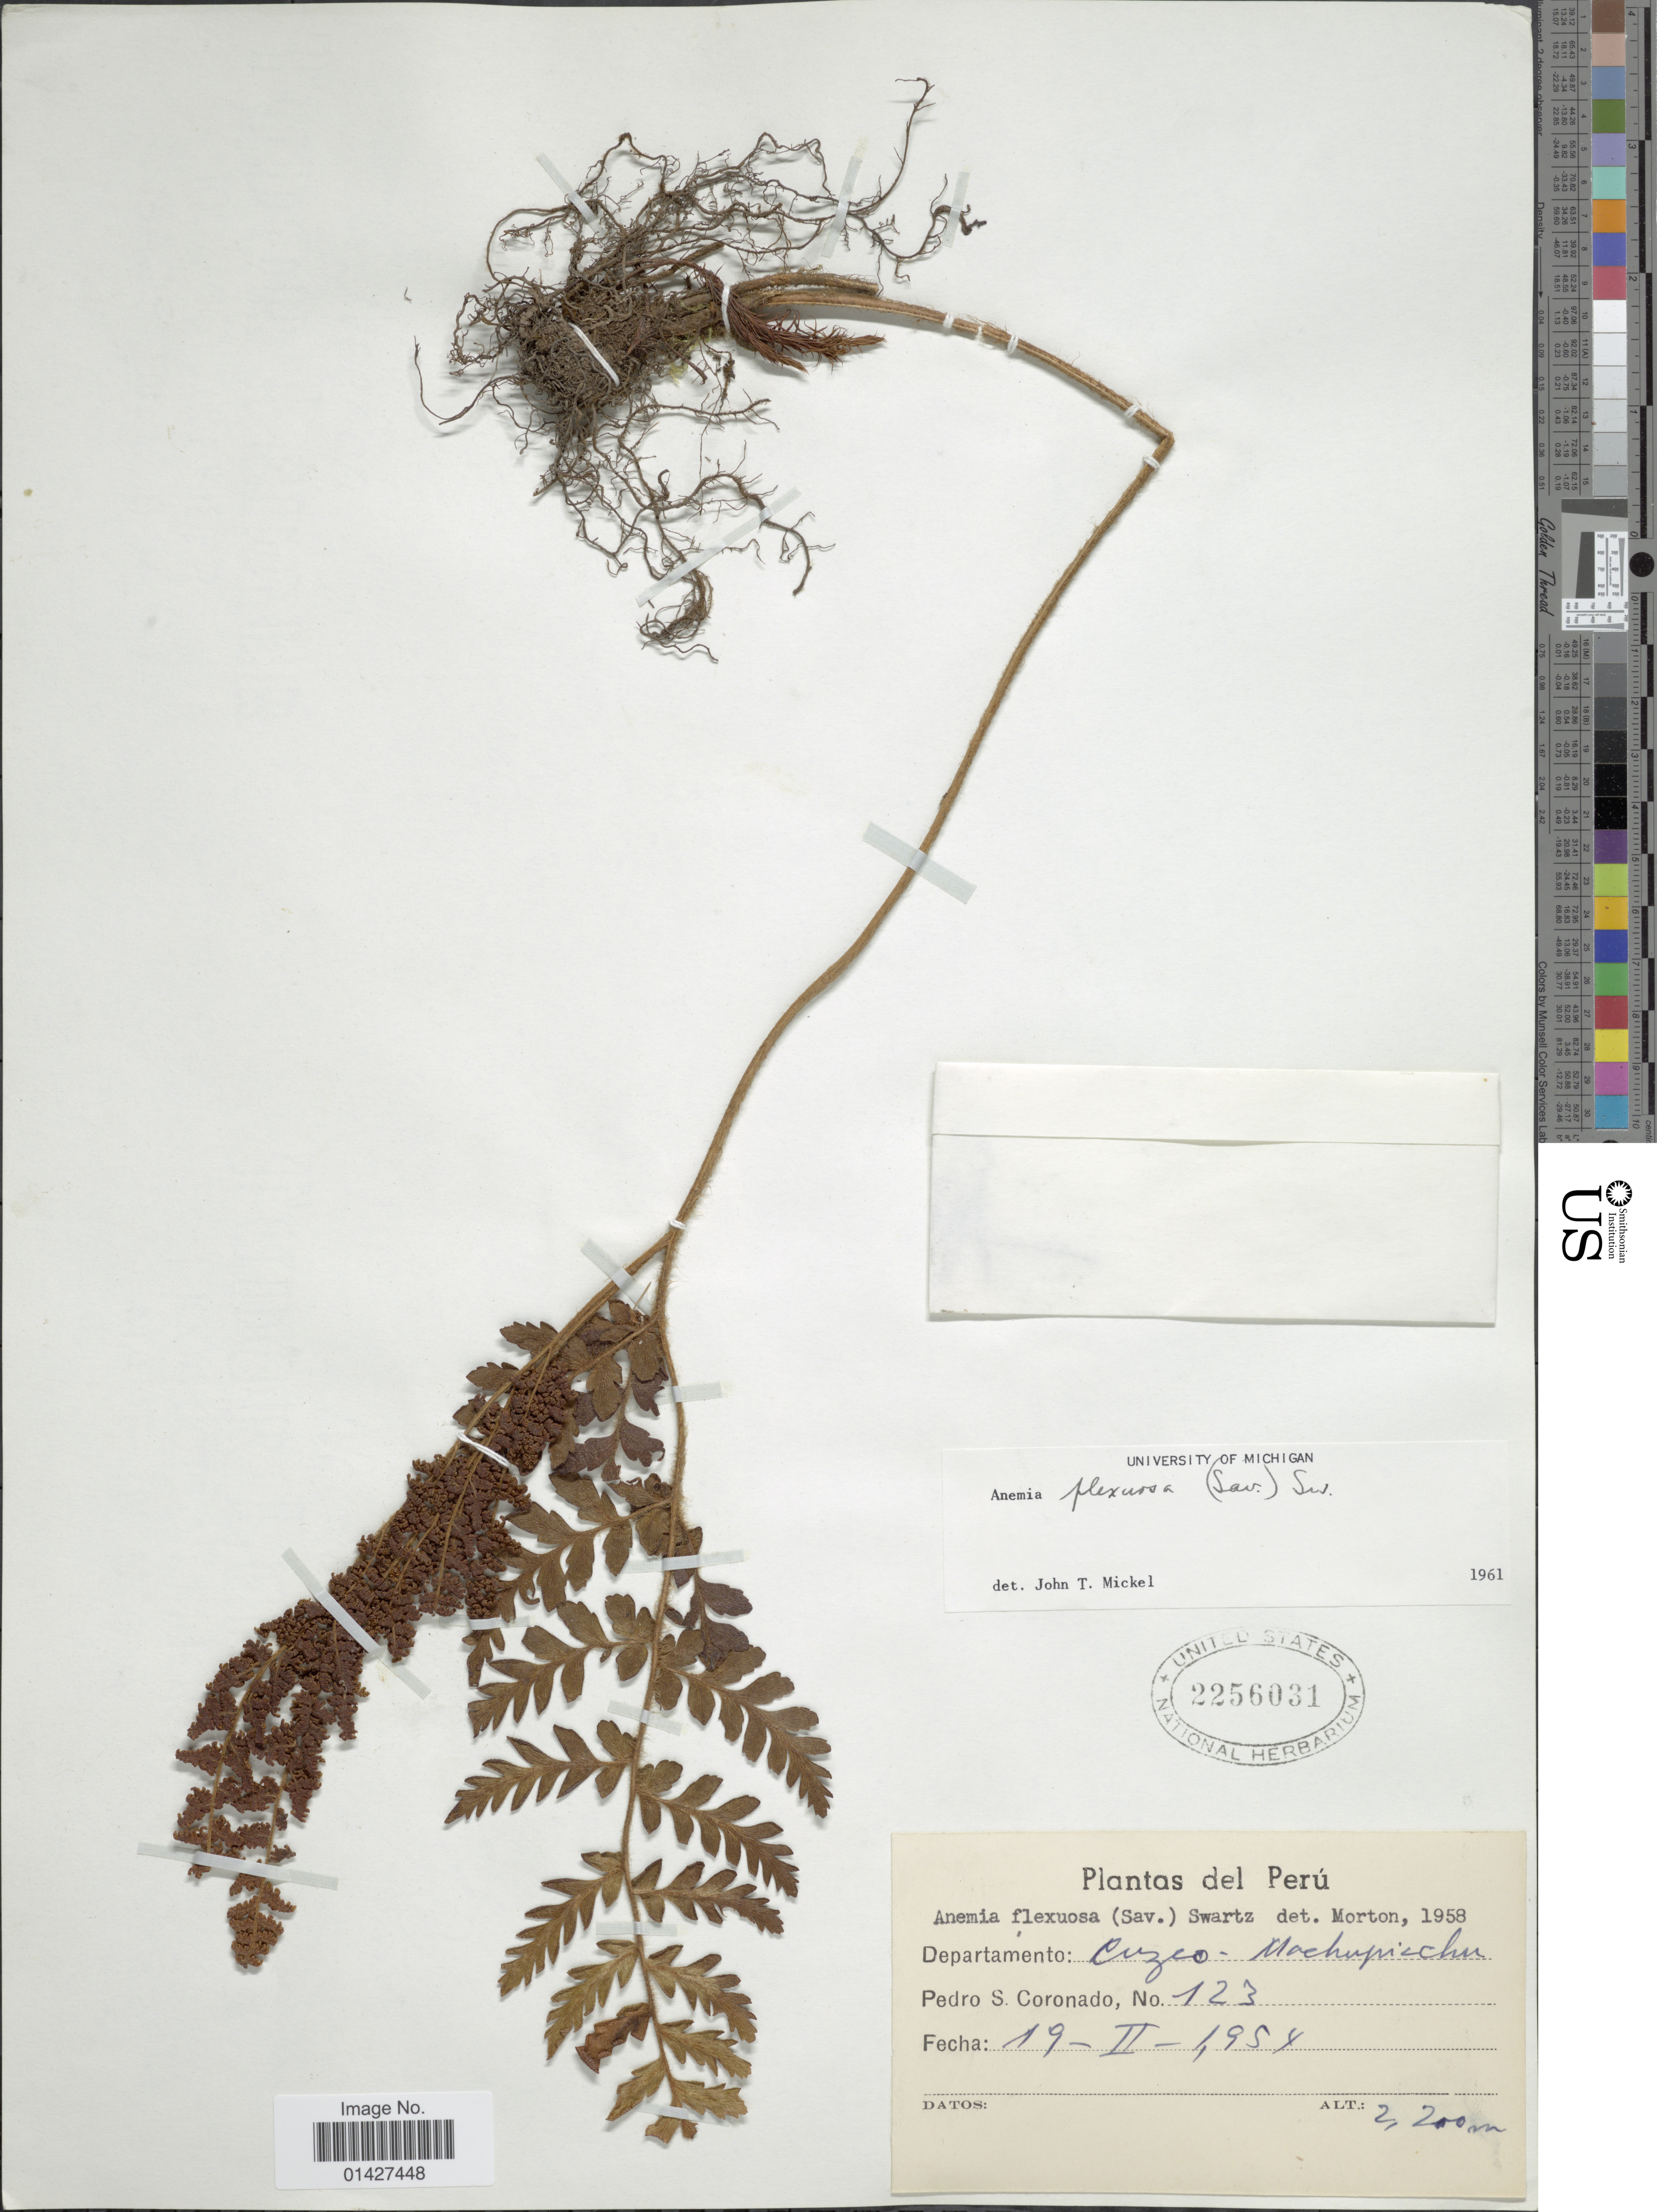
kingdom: Plantae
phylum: Tracheophyta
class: Polypodiopsida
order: Schizaeales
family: Anemiaceae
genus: Anemia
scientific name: Anemia flexuosa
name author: (Savigny) Sw.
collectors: P. Coronado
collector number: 123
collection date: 1954-02-19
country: Peru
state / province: Cusco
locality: Machupicchu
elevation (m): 2200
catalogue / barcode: US 2256031